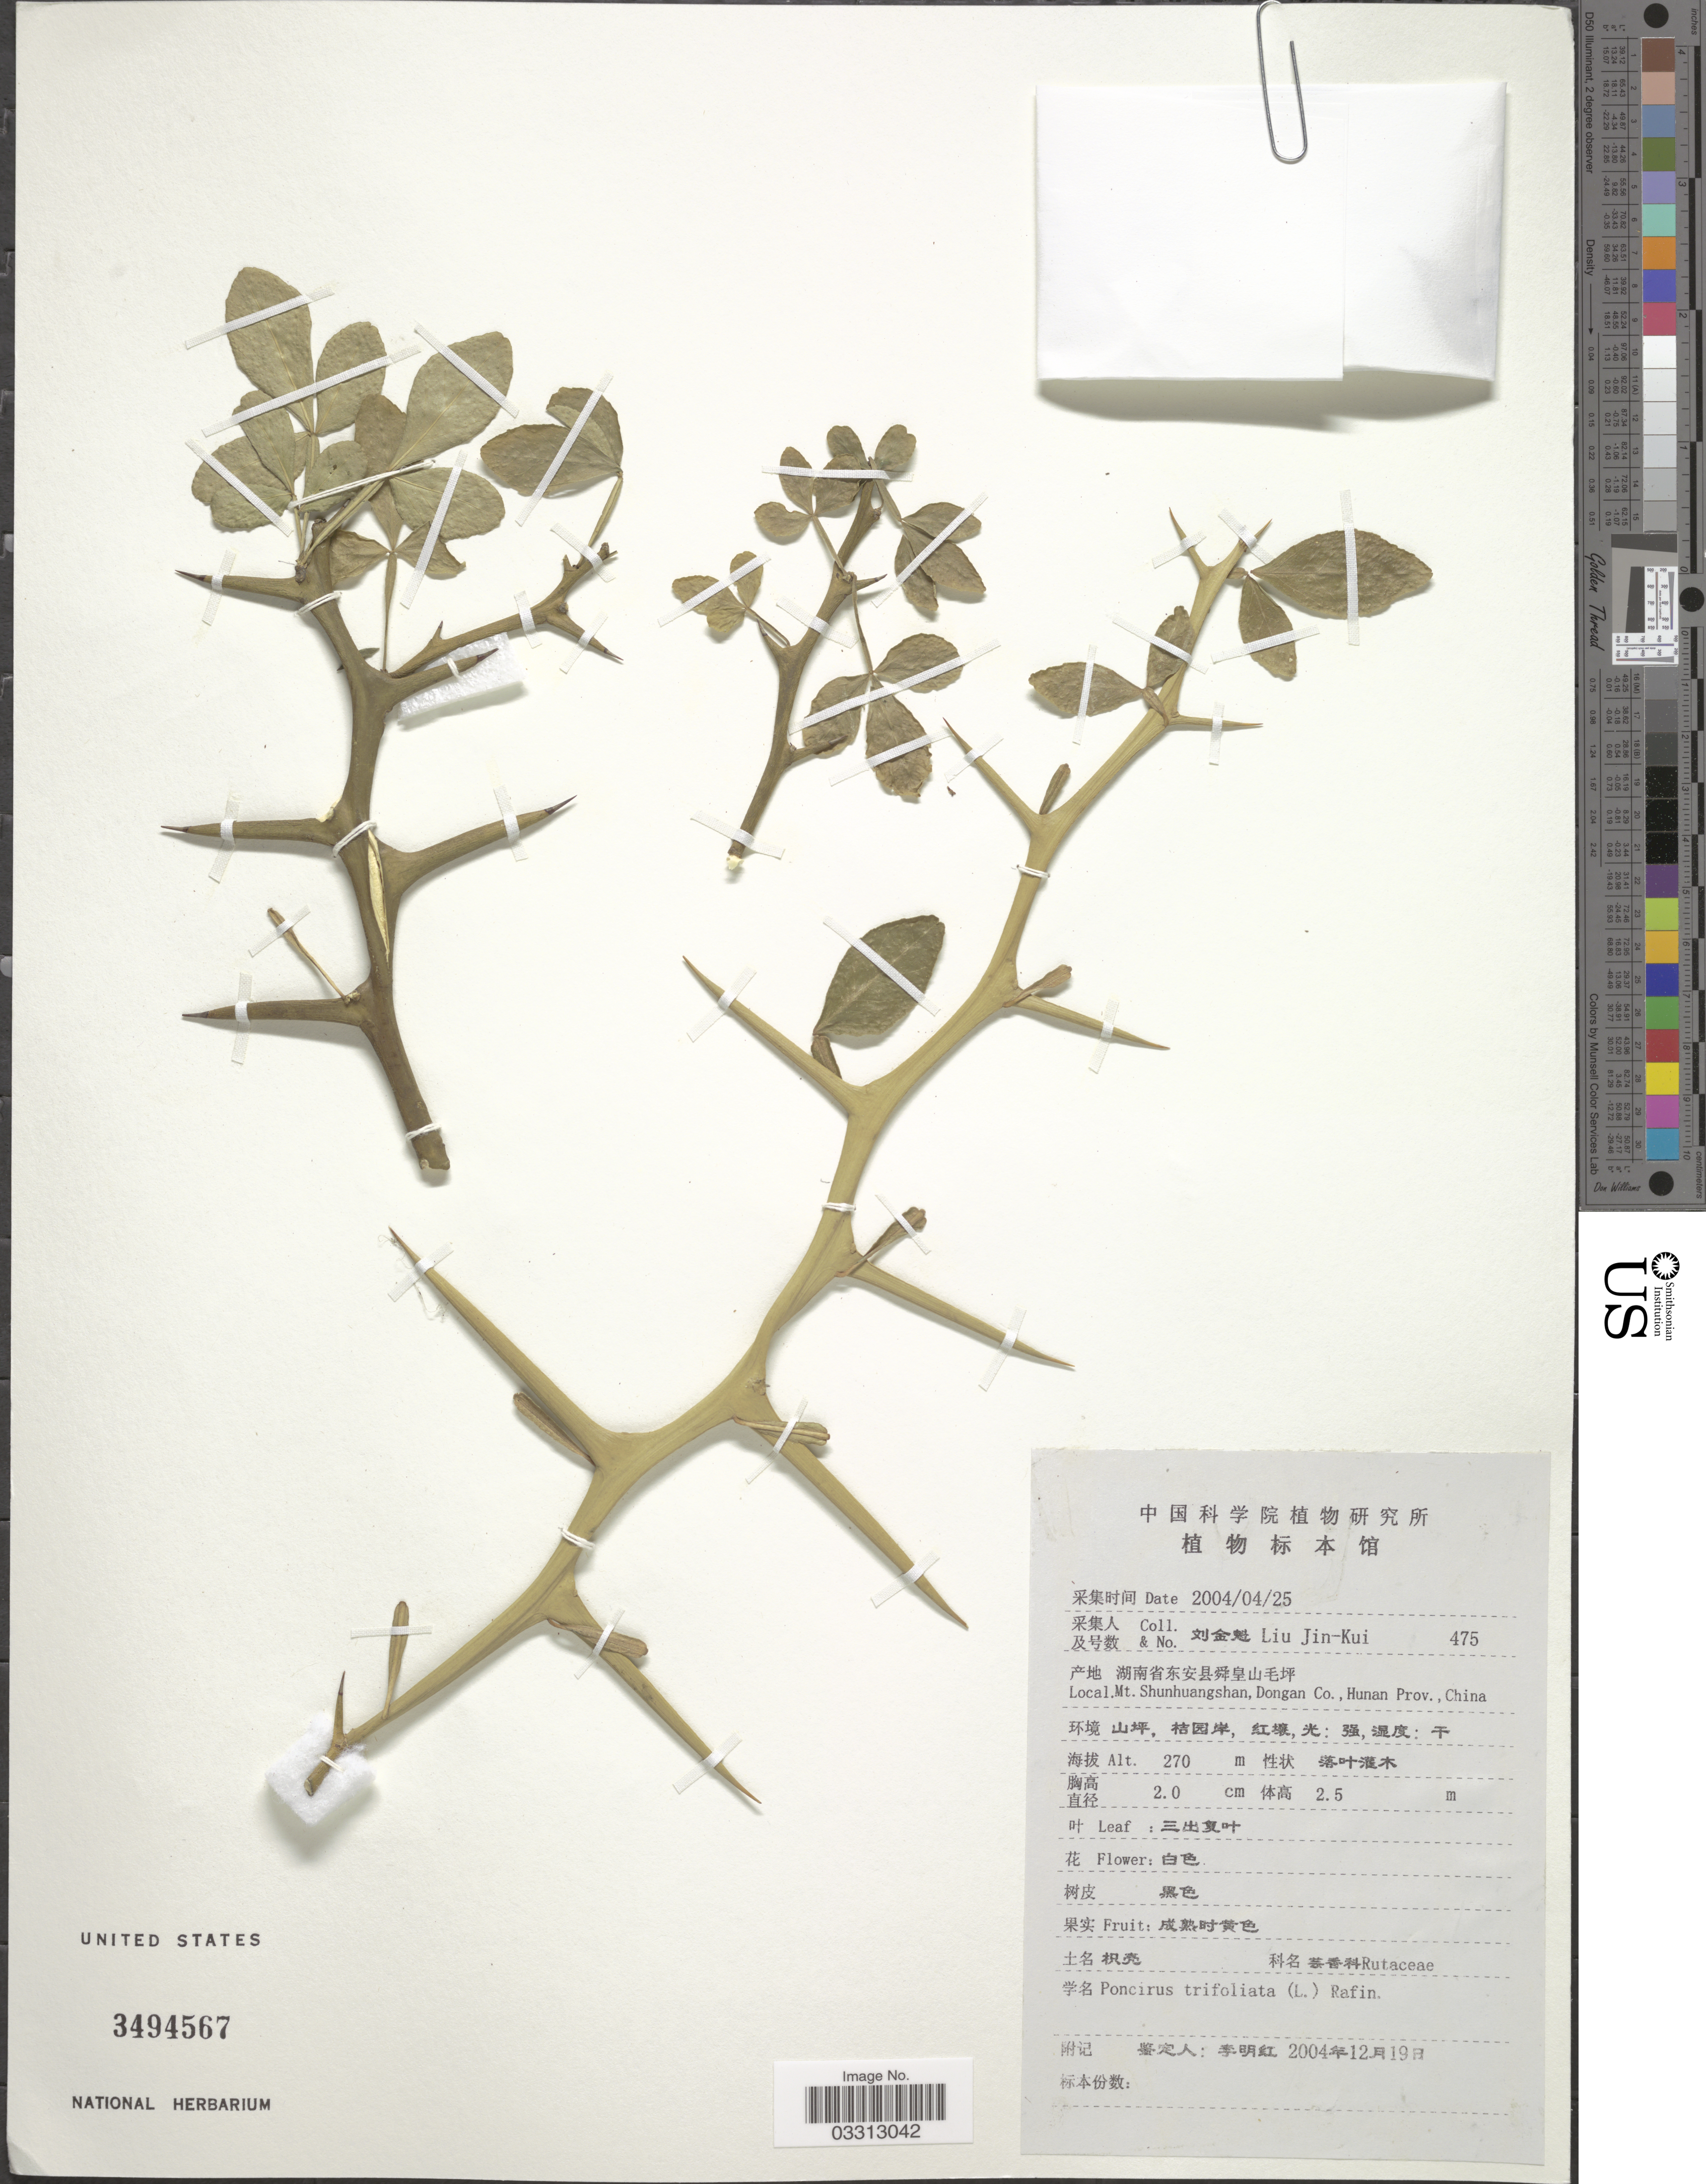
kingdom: Plantae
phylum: Tracheophyta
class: Magnoliopsida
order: Sapindales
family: Rutaceae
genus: Citrus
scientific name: Citrus trifoliata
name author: L.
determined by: Strong, Mark T., (BOT), Smithsonian Institution - National Museum of Natural History (UNITED STATES)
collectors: Liu Jin-Kui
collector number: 475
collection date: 2004-04-25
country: China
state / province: Hunan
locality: Mt. Shunhuangshan, Dongan Co.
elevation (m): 270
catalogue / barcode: US 3494567